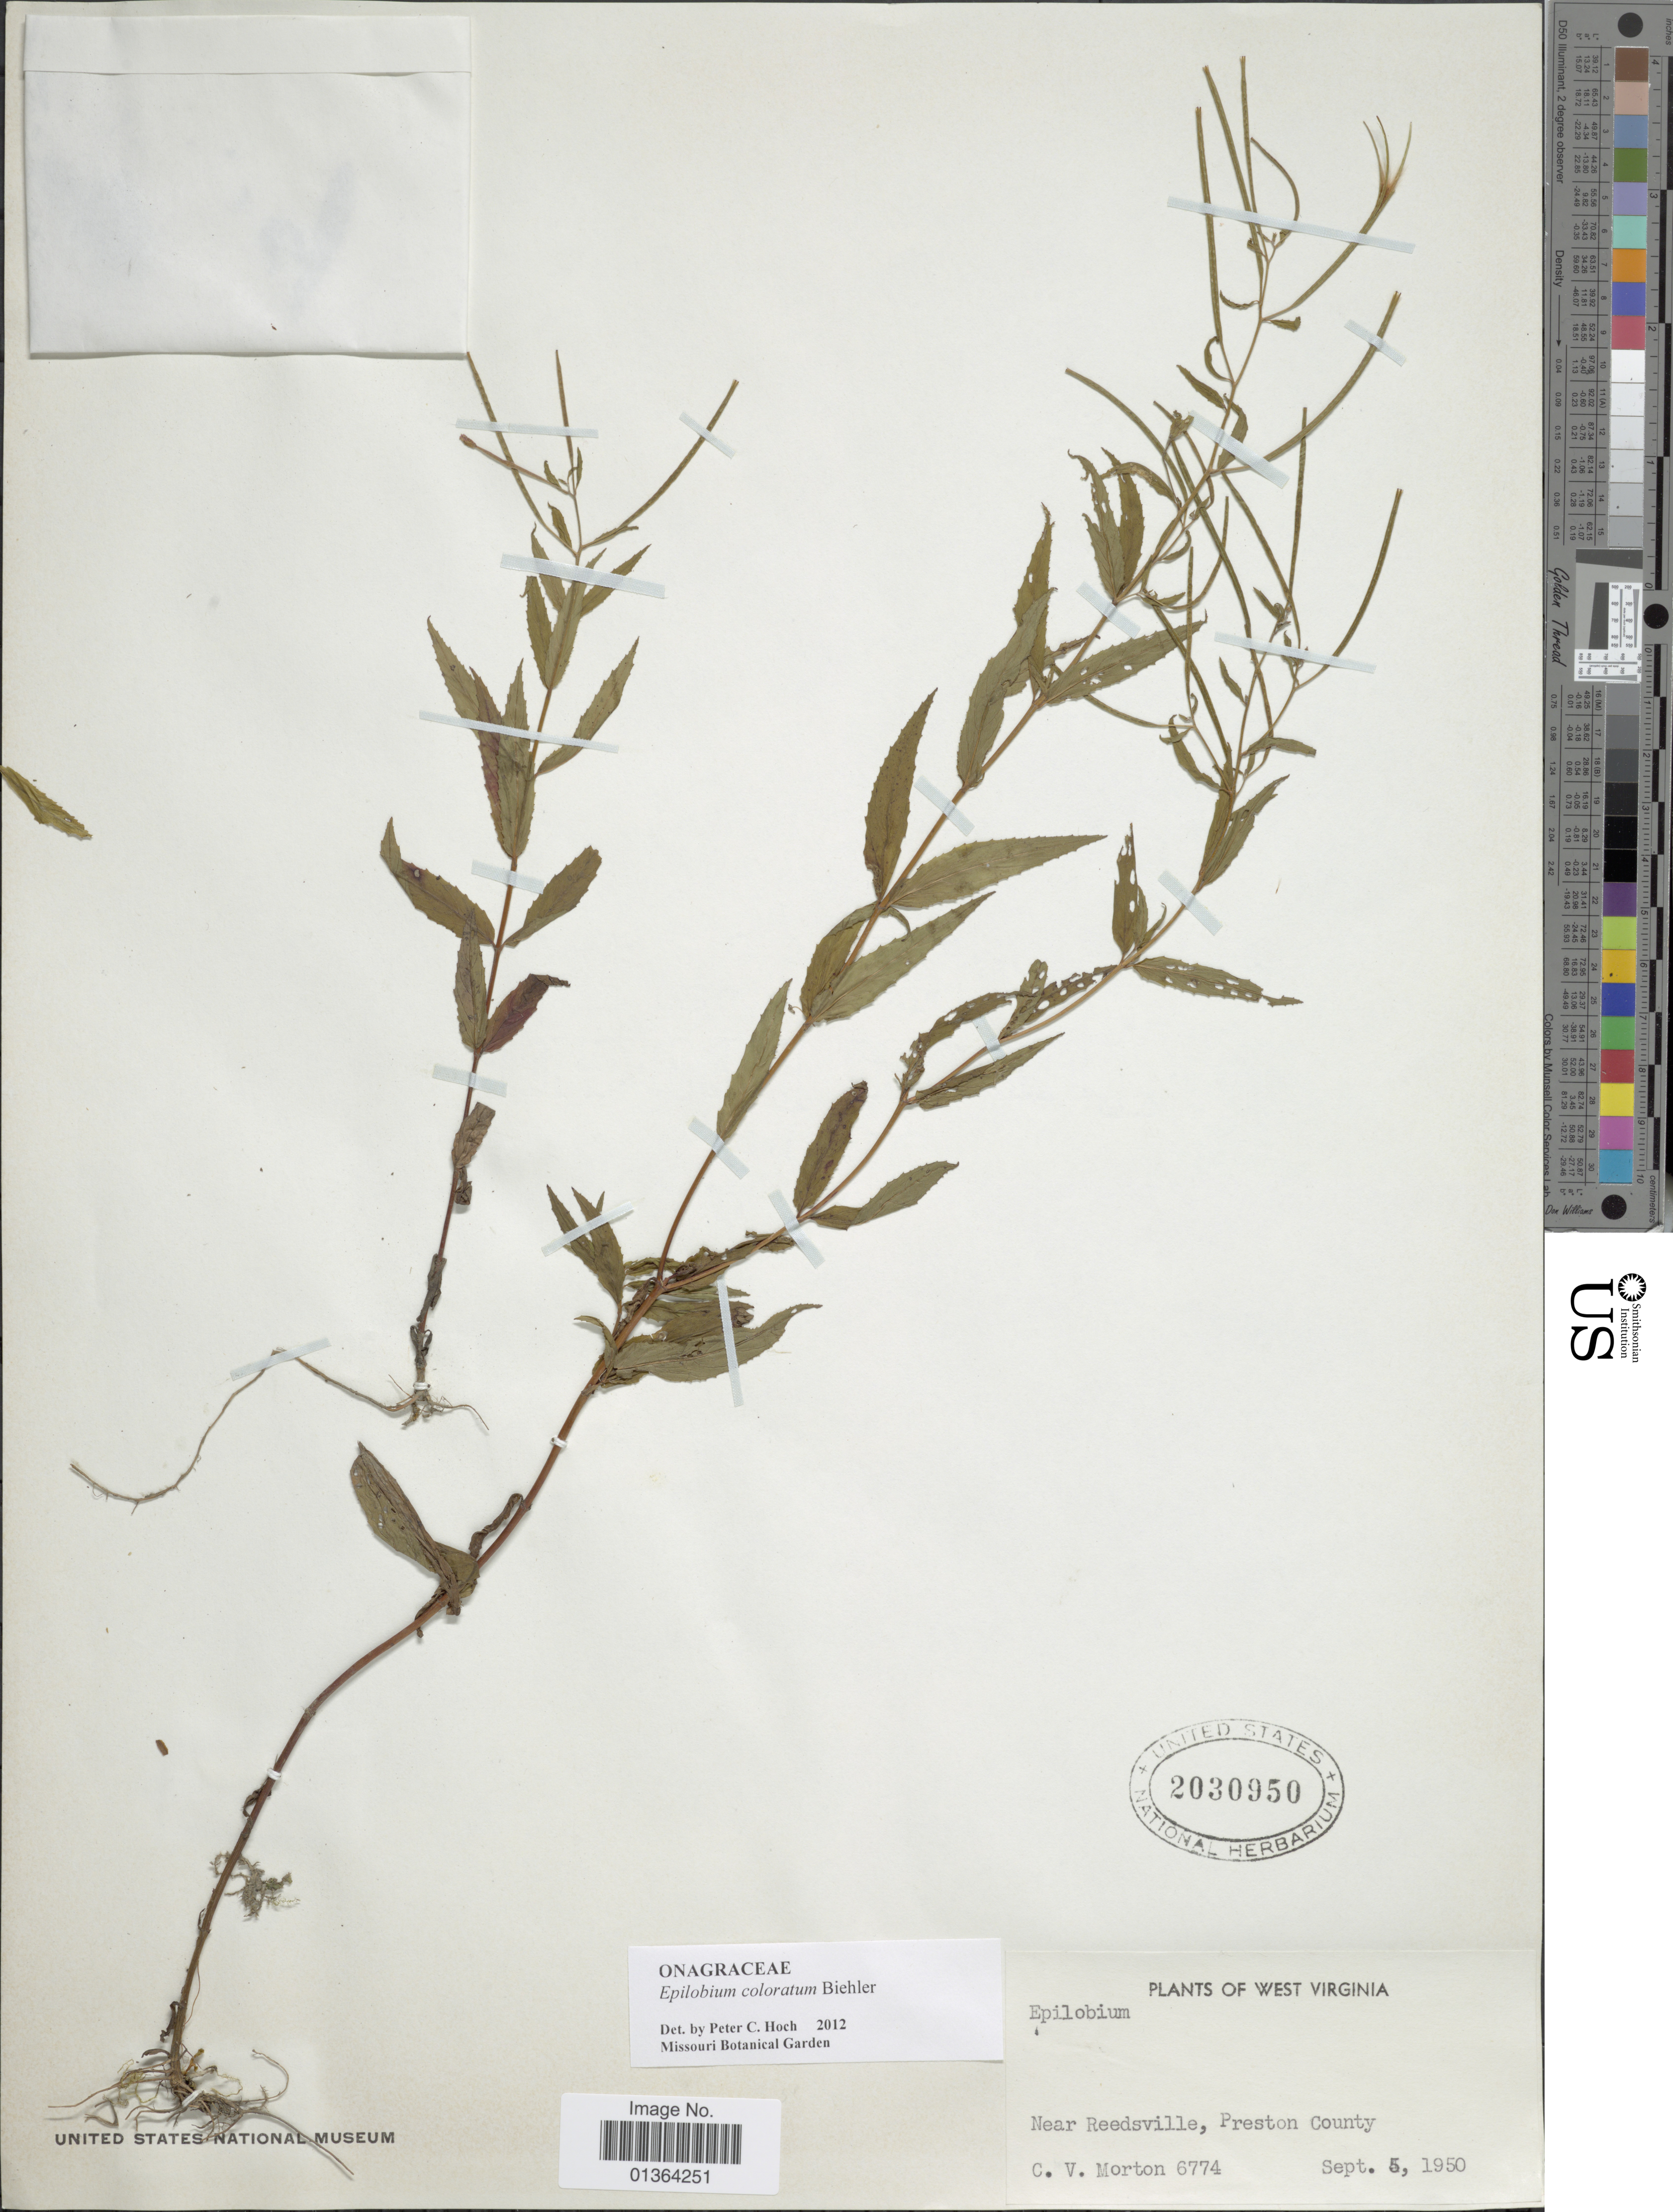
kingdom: Plantae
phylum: Tracheophyta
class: Magnoliopsida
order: Myrtales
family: Onagraceae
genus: Epilobium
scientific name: Epilobium coloratum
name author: Biehler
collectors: C. V. Morton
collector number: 6774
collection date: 1950-09-05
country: United States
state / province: West Virginia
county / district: Preston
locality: Near Reedsville, Preston County.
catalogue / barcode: US 2030950